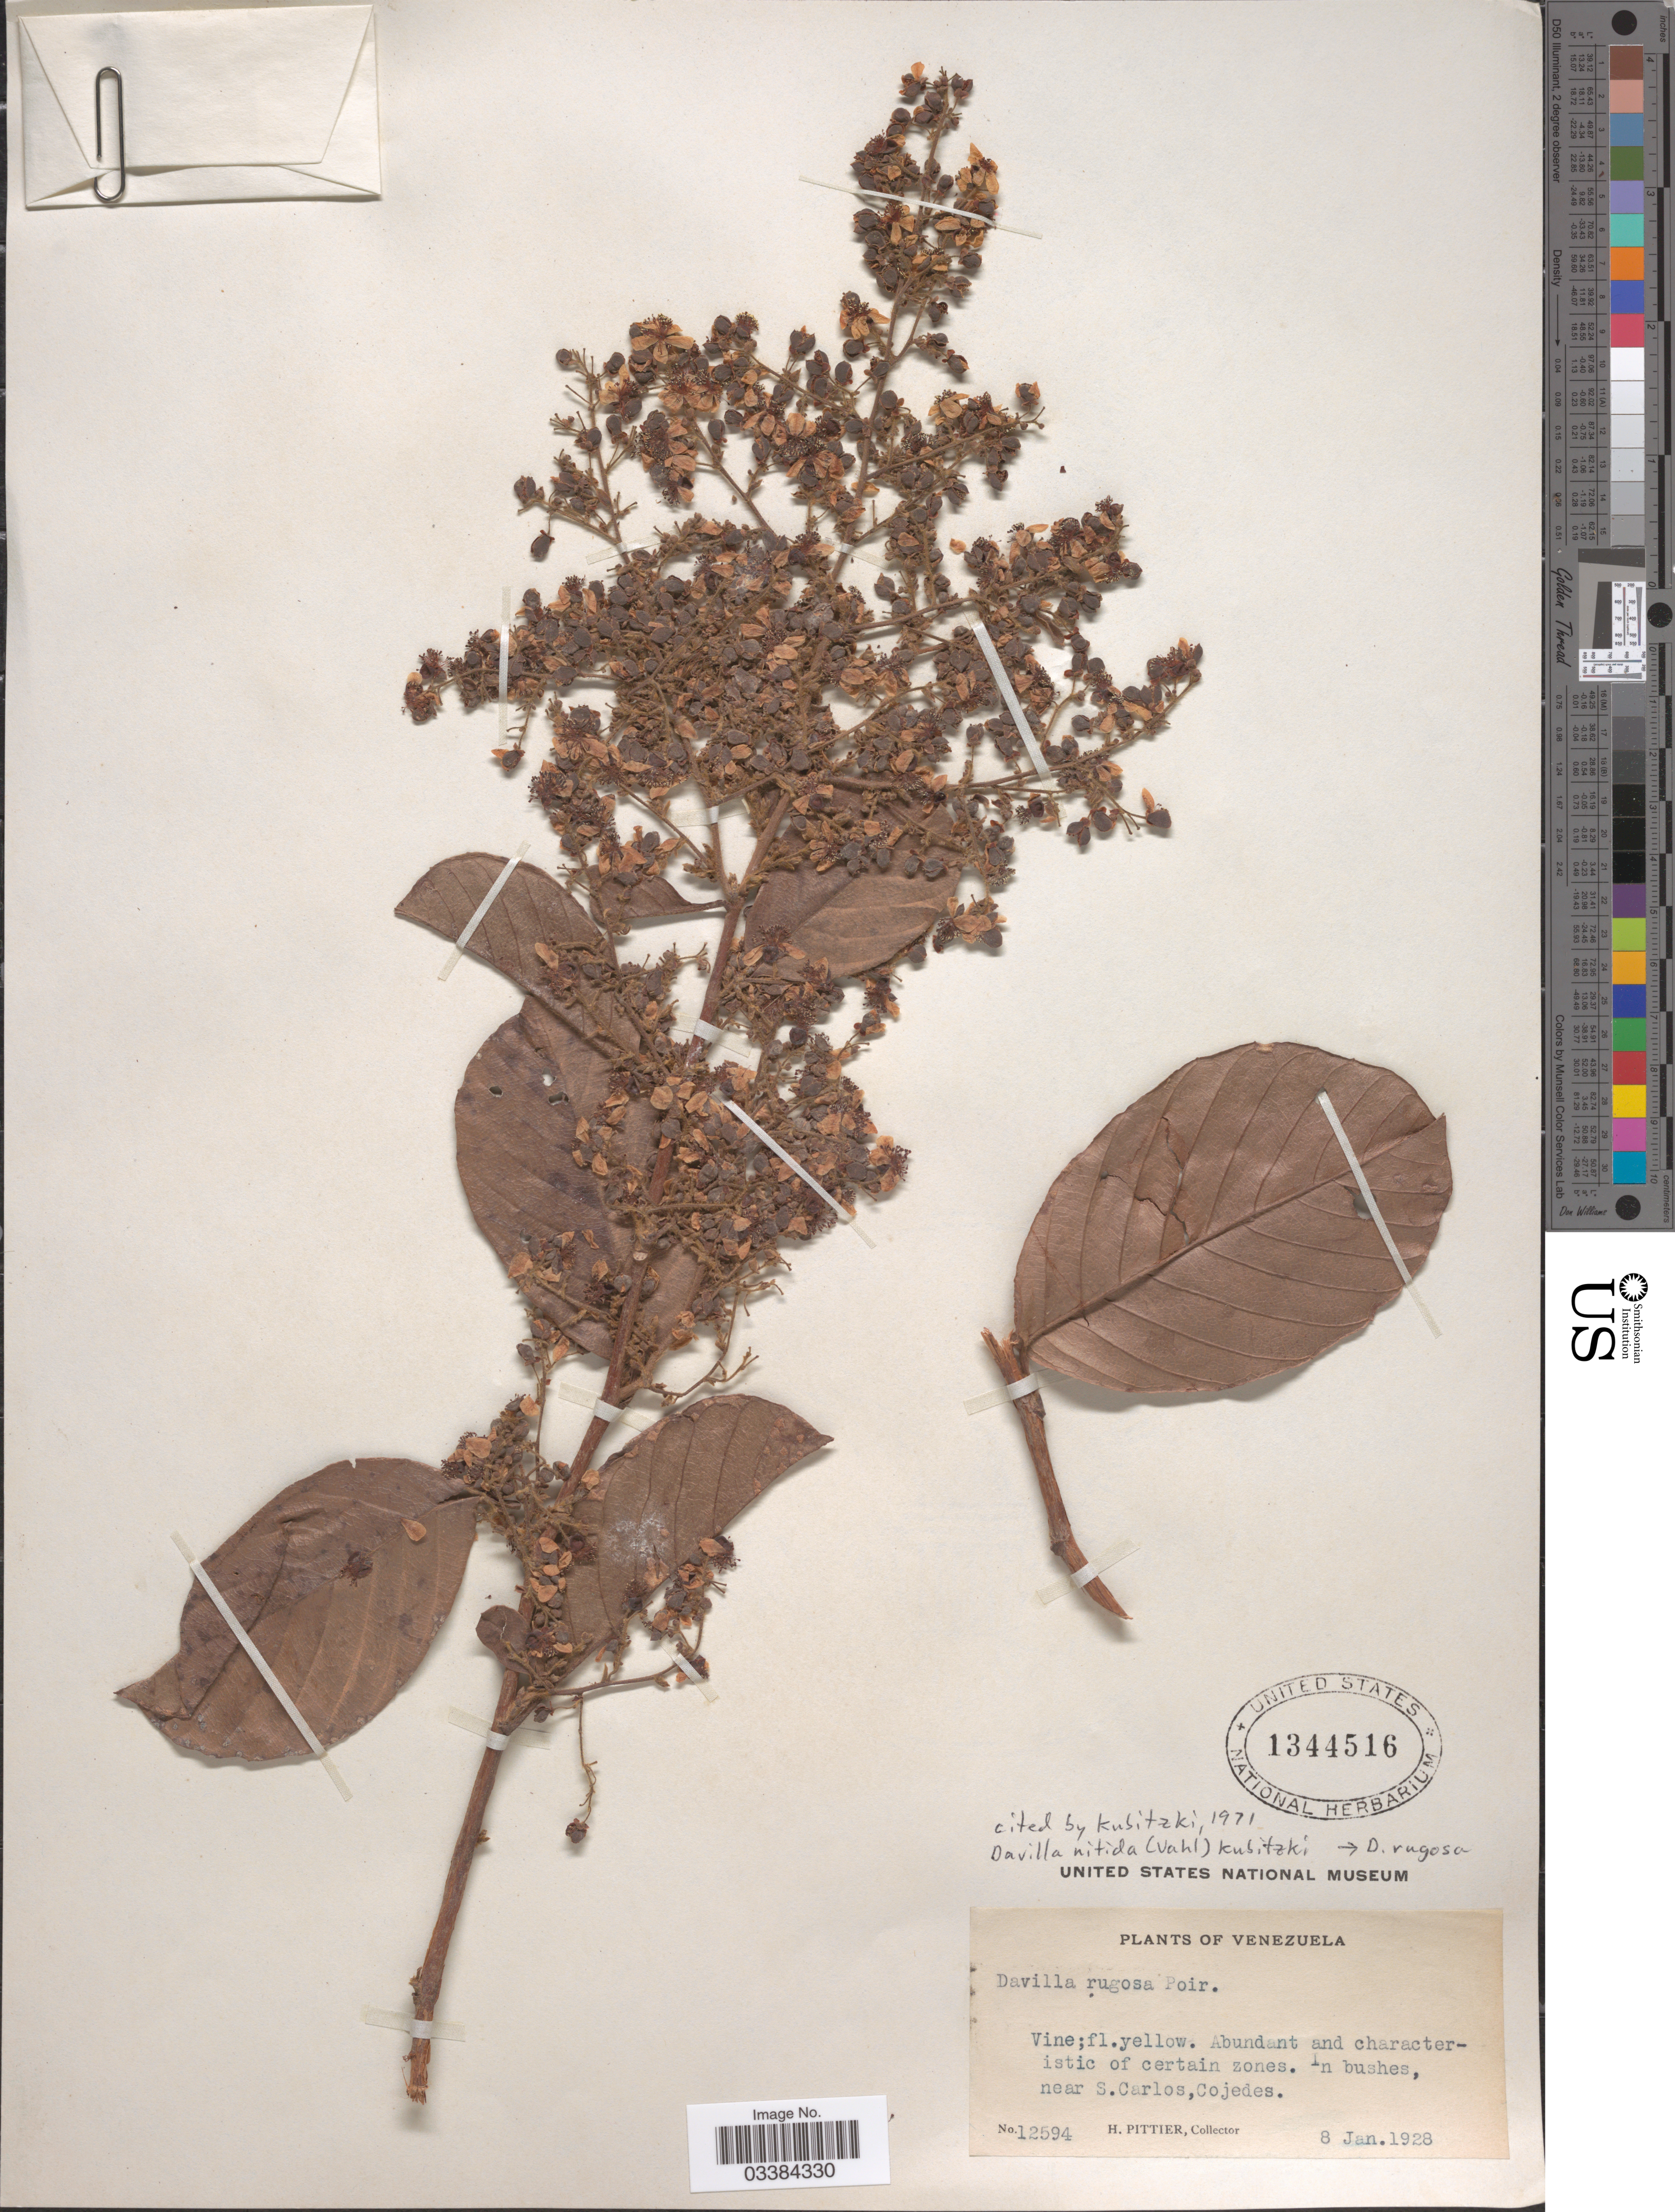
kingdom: Plantae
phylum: Tracheophyta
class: Magnoliopsida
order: Dilleniales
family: Dilleniaceae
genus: Davilla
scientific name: Davilla nitida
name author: (Vahl) Kubitzki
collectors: H. F. Pittier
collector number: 12594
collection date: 1928-01-08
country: Venezuela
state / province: Cojedes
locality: Abundant and characteristic of certain zones. In bushes, near S.Carlos.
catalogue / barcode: US 1344516